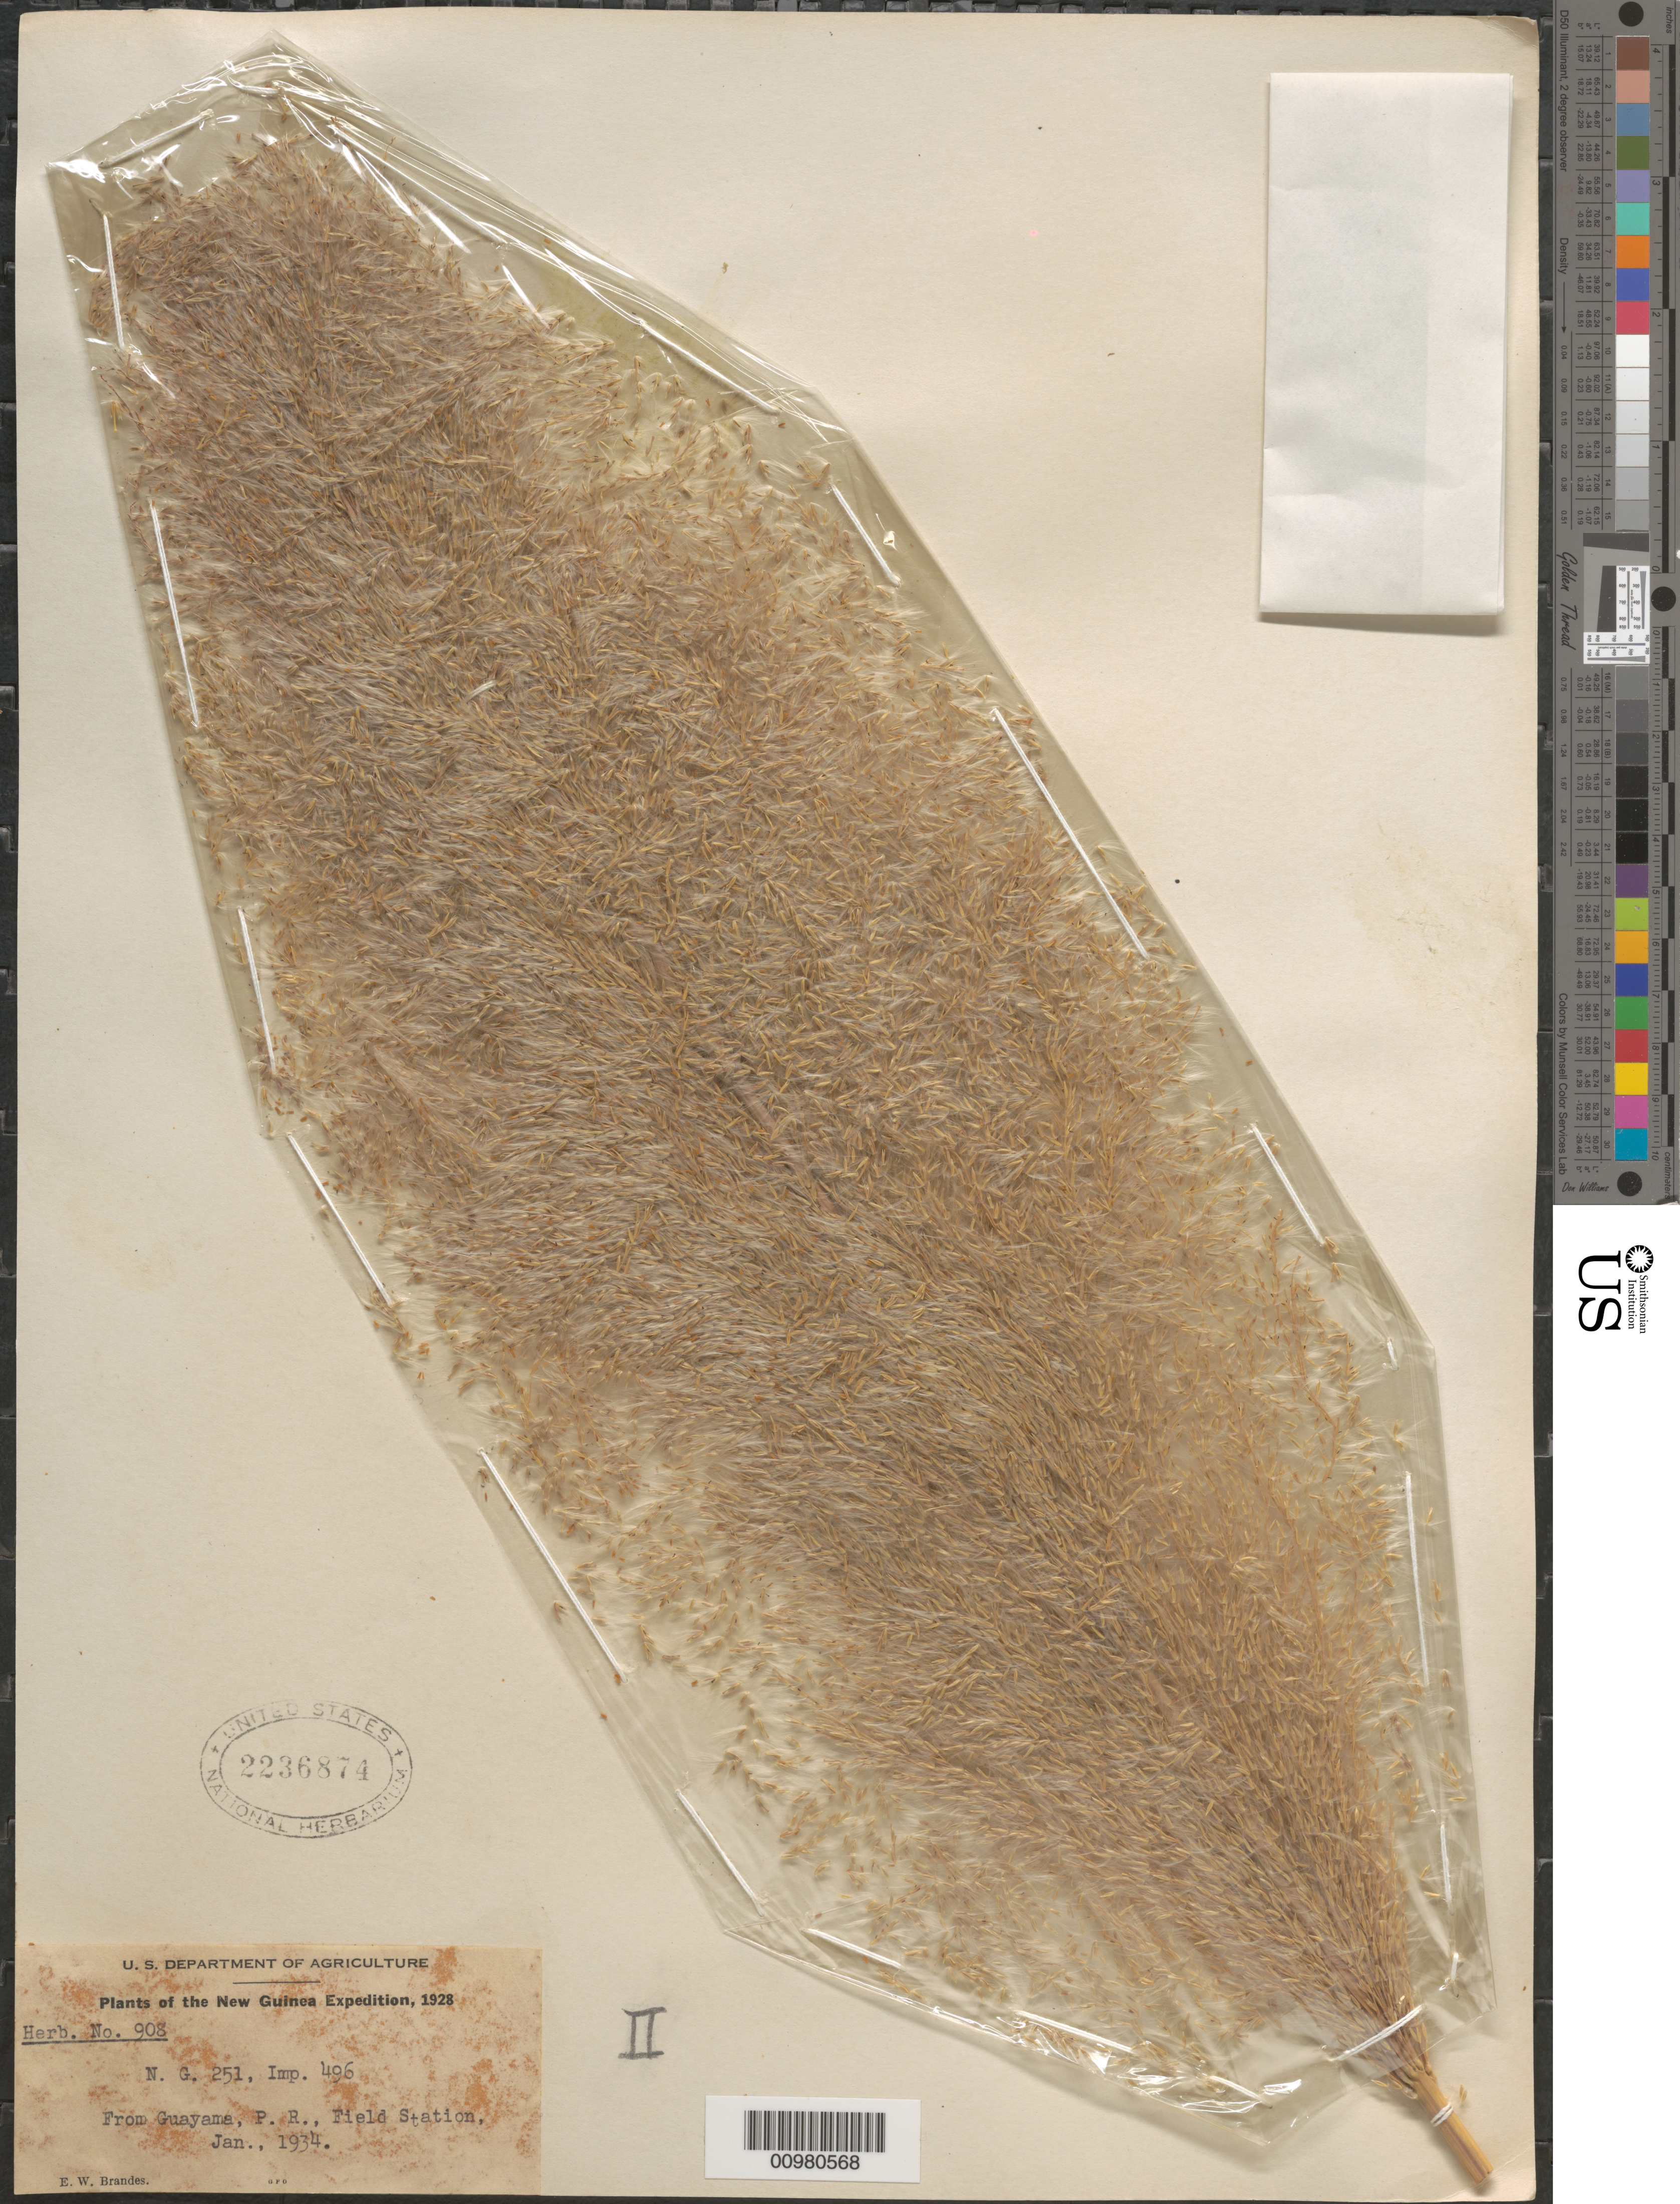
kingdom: Plantae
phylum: Tracheophyta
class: Liliopsida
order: Poales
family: Poaceae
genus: Saccharum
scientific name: Saccharum sinense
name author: Roxb.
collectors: E. Brandes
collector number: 908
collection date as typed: Jan 1934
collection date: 1934-01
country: Puerto Rico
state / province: Guayama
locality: Guayama Field Station; grown from material originally from New Guinea.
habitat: Cultivated at field station.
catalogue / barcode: US 2236874